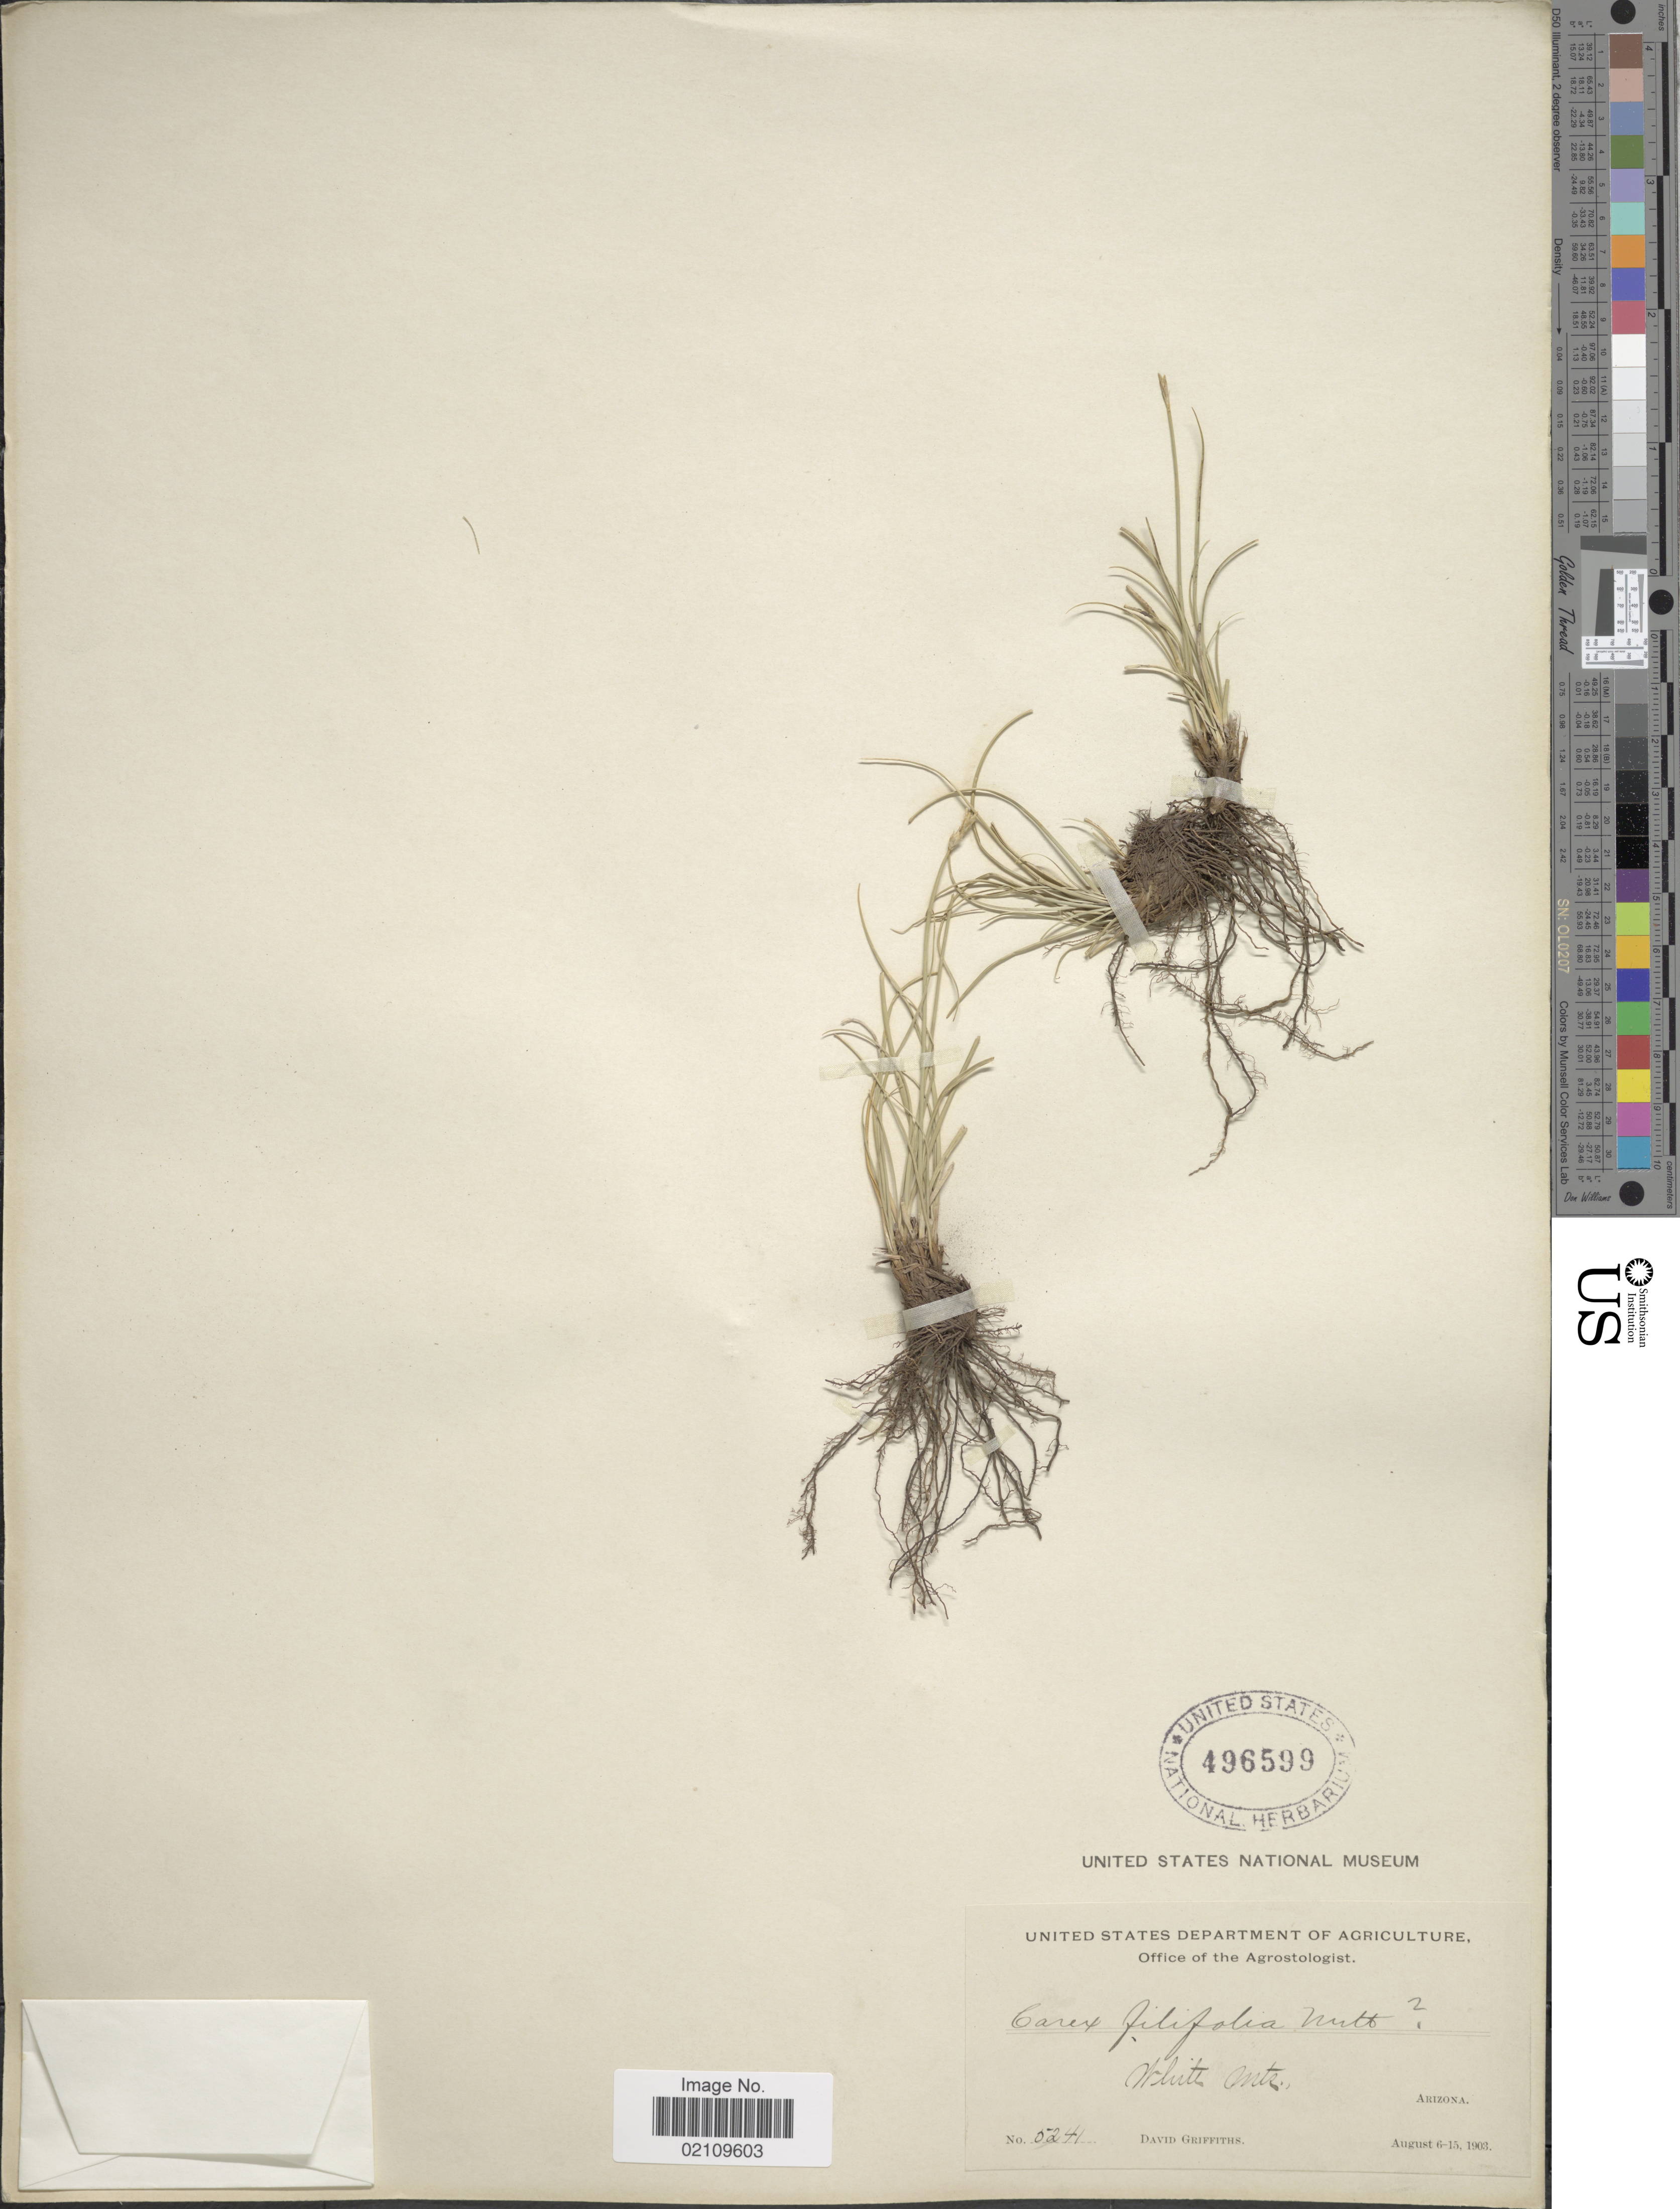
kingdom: Plantae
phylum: Tracheophyta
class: Liliopsida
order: Poales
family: Cyperaceae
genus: Carex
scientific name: Carex filifolia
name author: Nutt.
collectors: D. Griffiths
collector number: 5241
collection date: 1903-08-06/1903-08-15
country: United States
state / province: Arizona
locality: White Mts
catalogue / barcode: US 496599